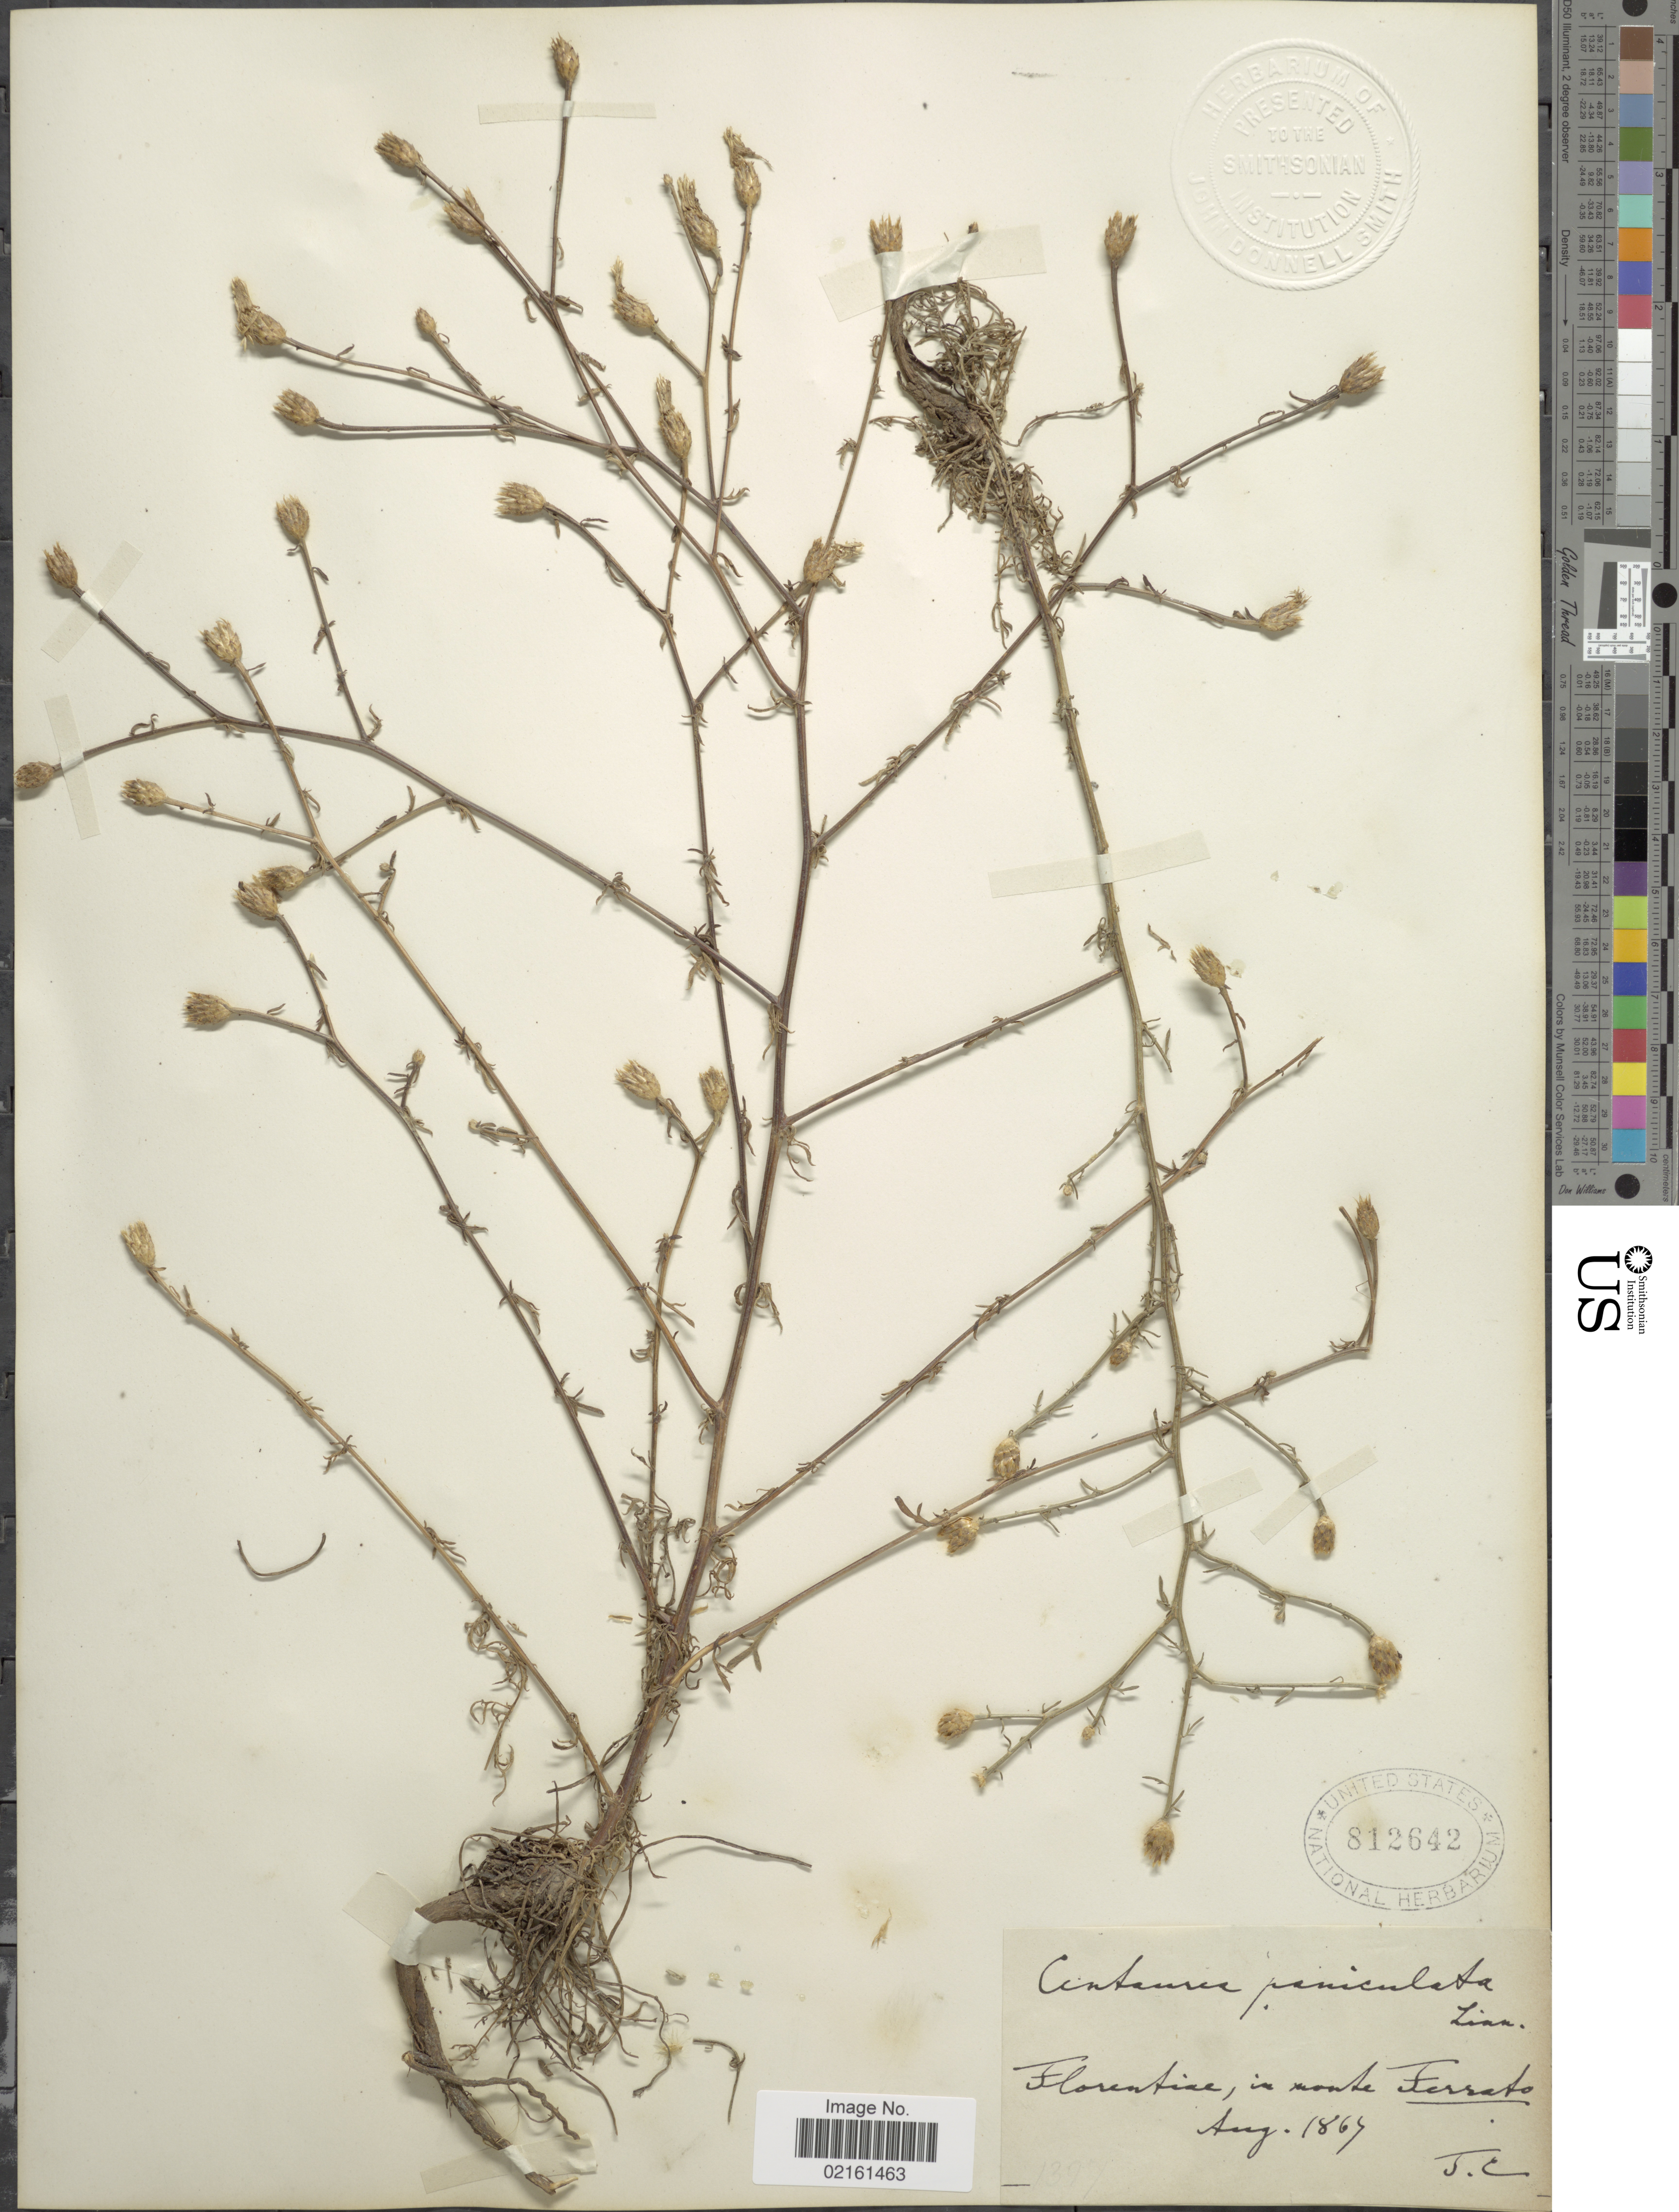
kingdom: Plantae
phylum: Tracheophyta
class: Magnoliopsida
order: Asterales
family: Asteraceae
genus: Centaurea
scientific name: Centaurea paniculata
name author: L.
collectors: J. C.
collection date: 1867-08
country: Italy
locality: Florentine, in monte Ferrato [interpreted]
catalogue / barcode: US 812642